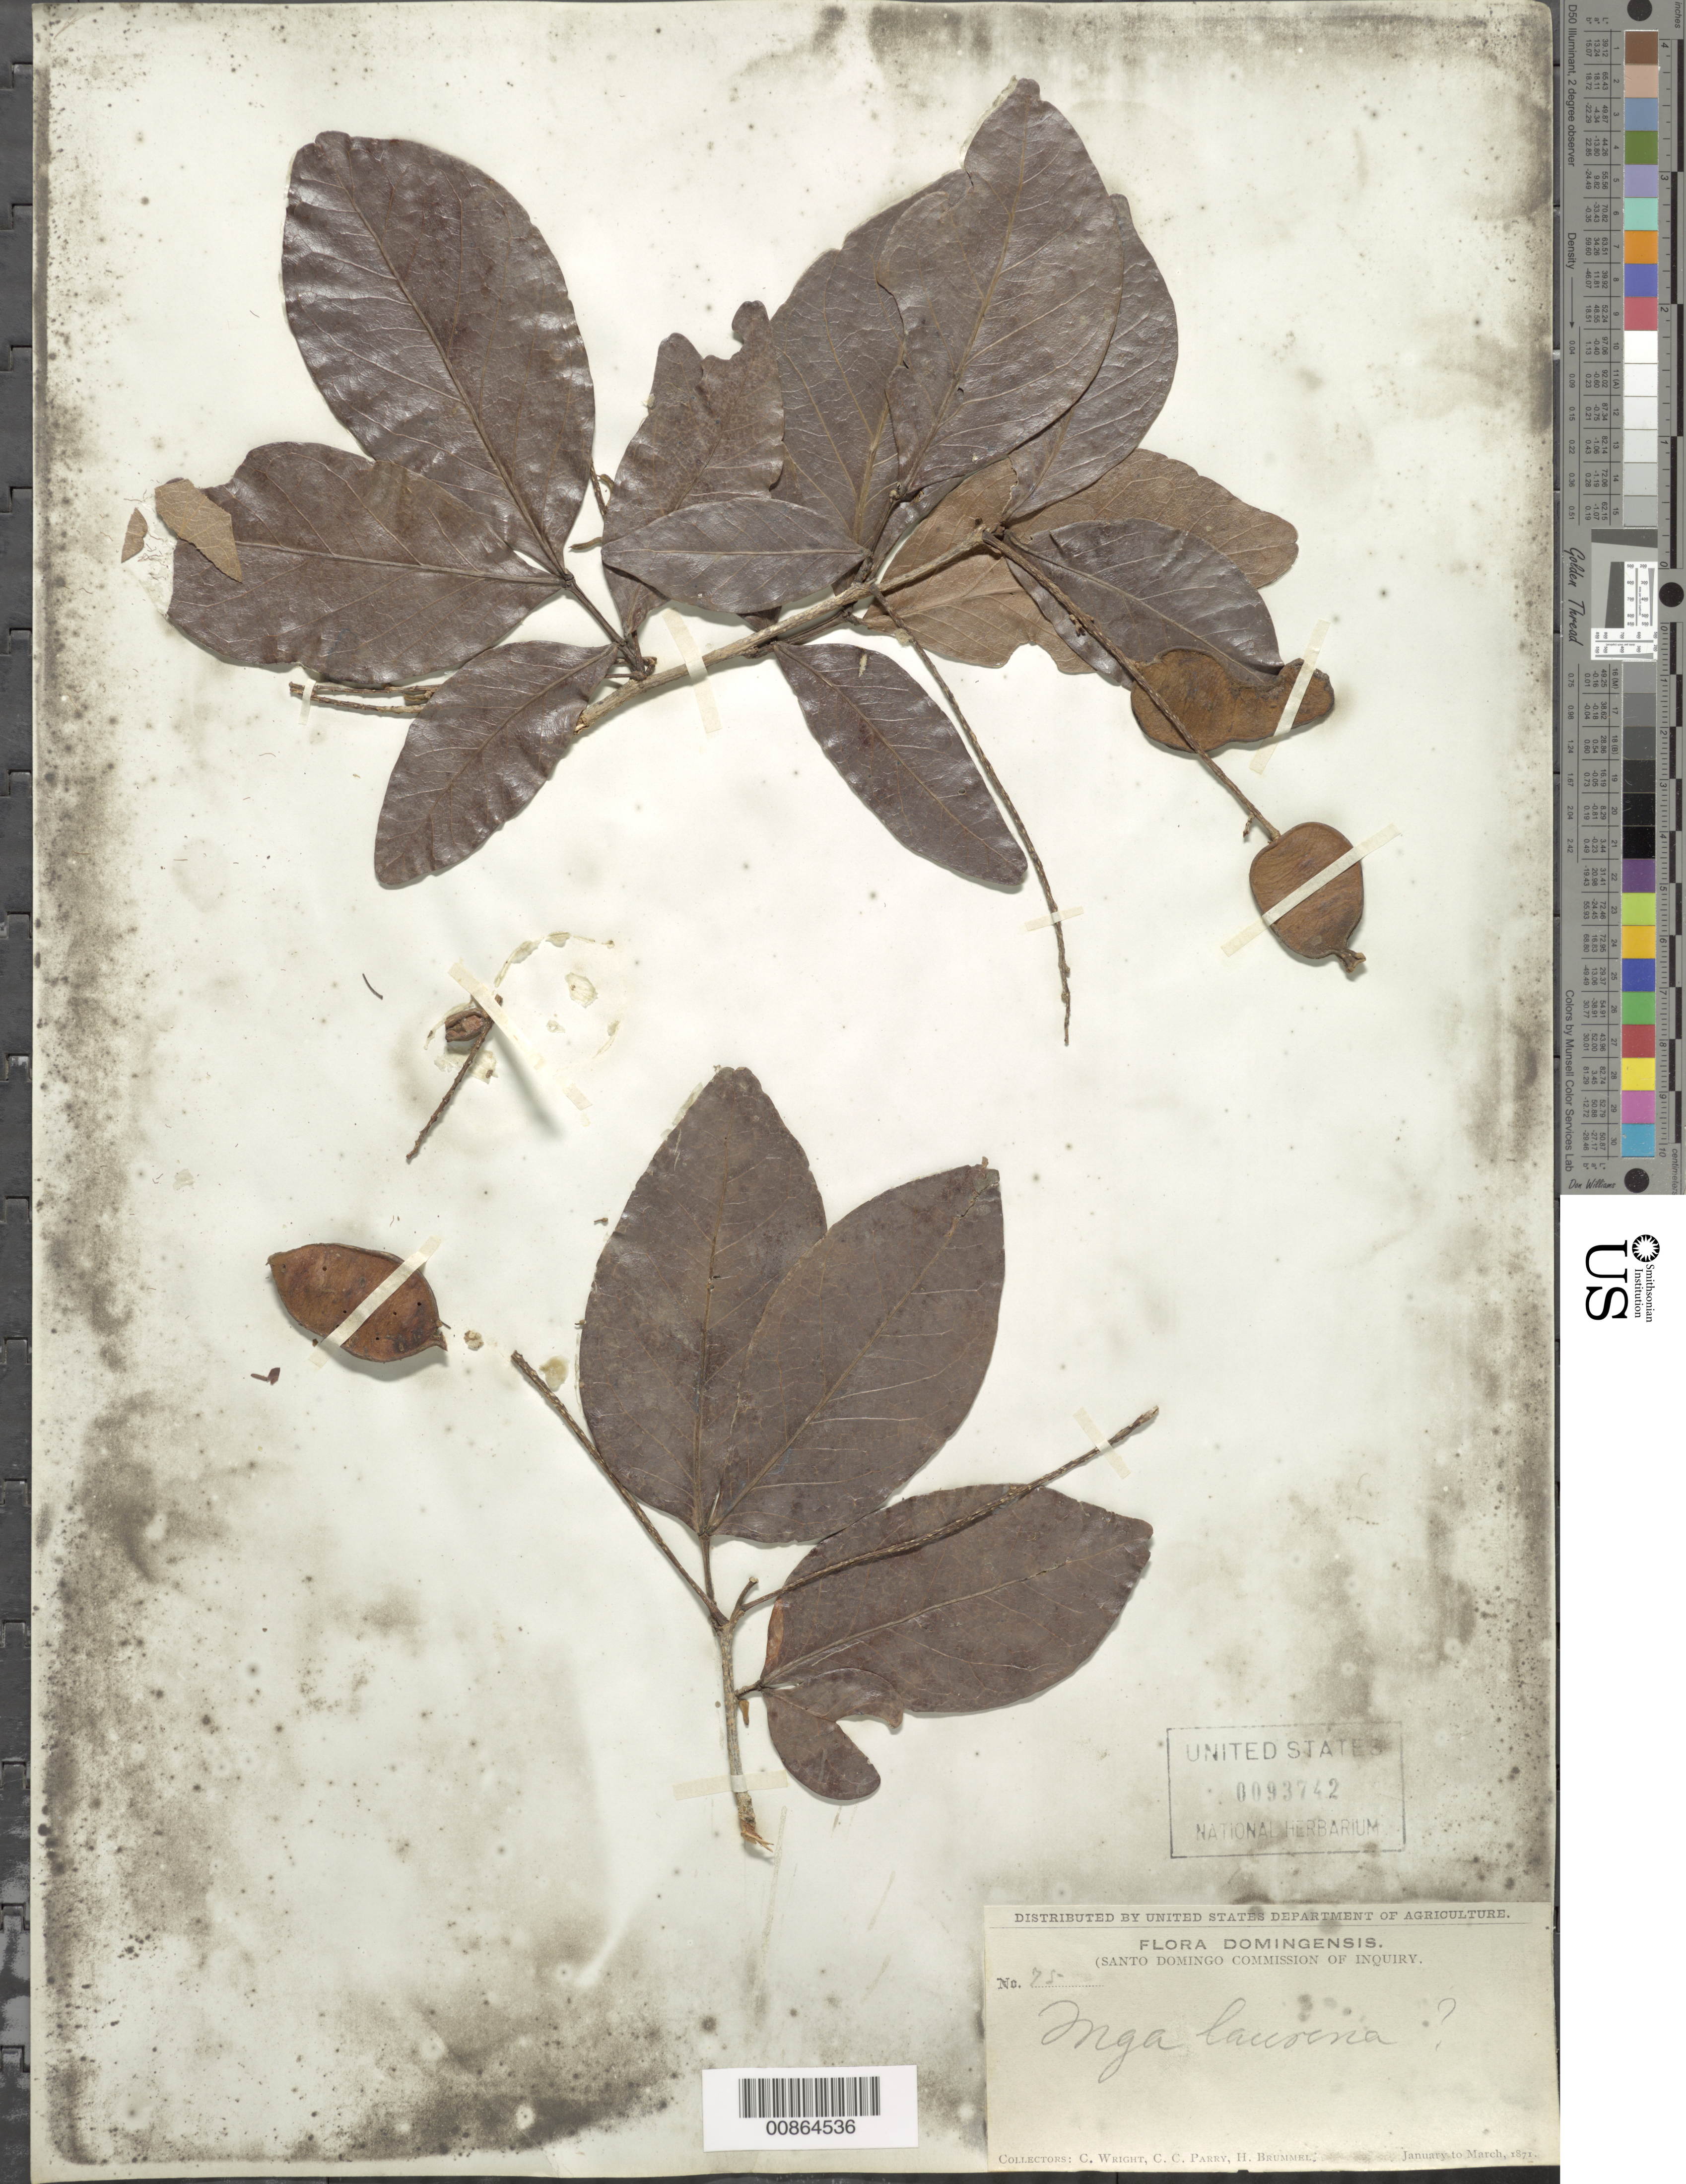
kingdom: Plantae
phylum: Tracheophyta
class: Magnoliopsida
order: Fabales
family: Fabaceae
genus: Inga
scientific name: Inga laurina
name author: (Sw.) Willd.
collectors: C. Wright, C. C. Parry & H. Brummel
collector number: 75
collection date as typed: Jan 1871 to -- Mar 1871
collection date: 1871-01/1871-03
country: Dominican Republic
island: Hispaniola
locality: Dominican Republic.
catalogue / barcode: US 93742